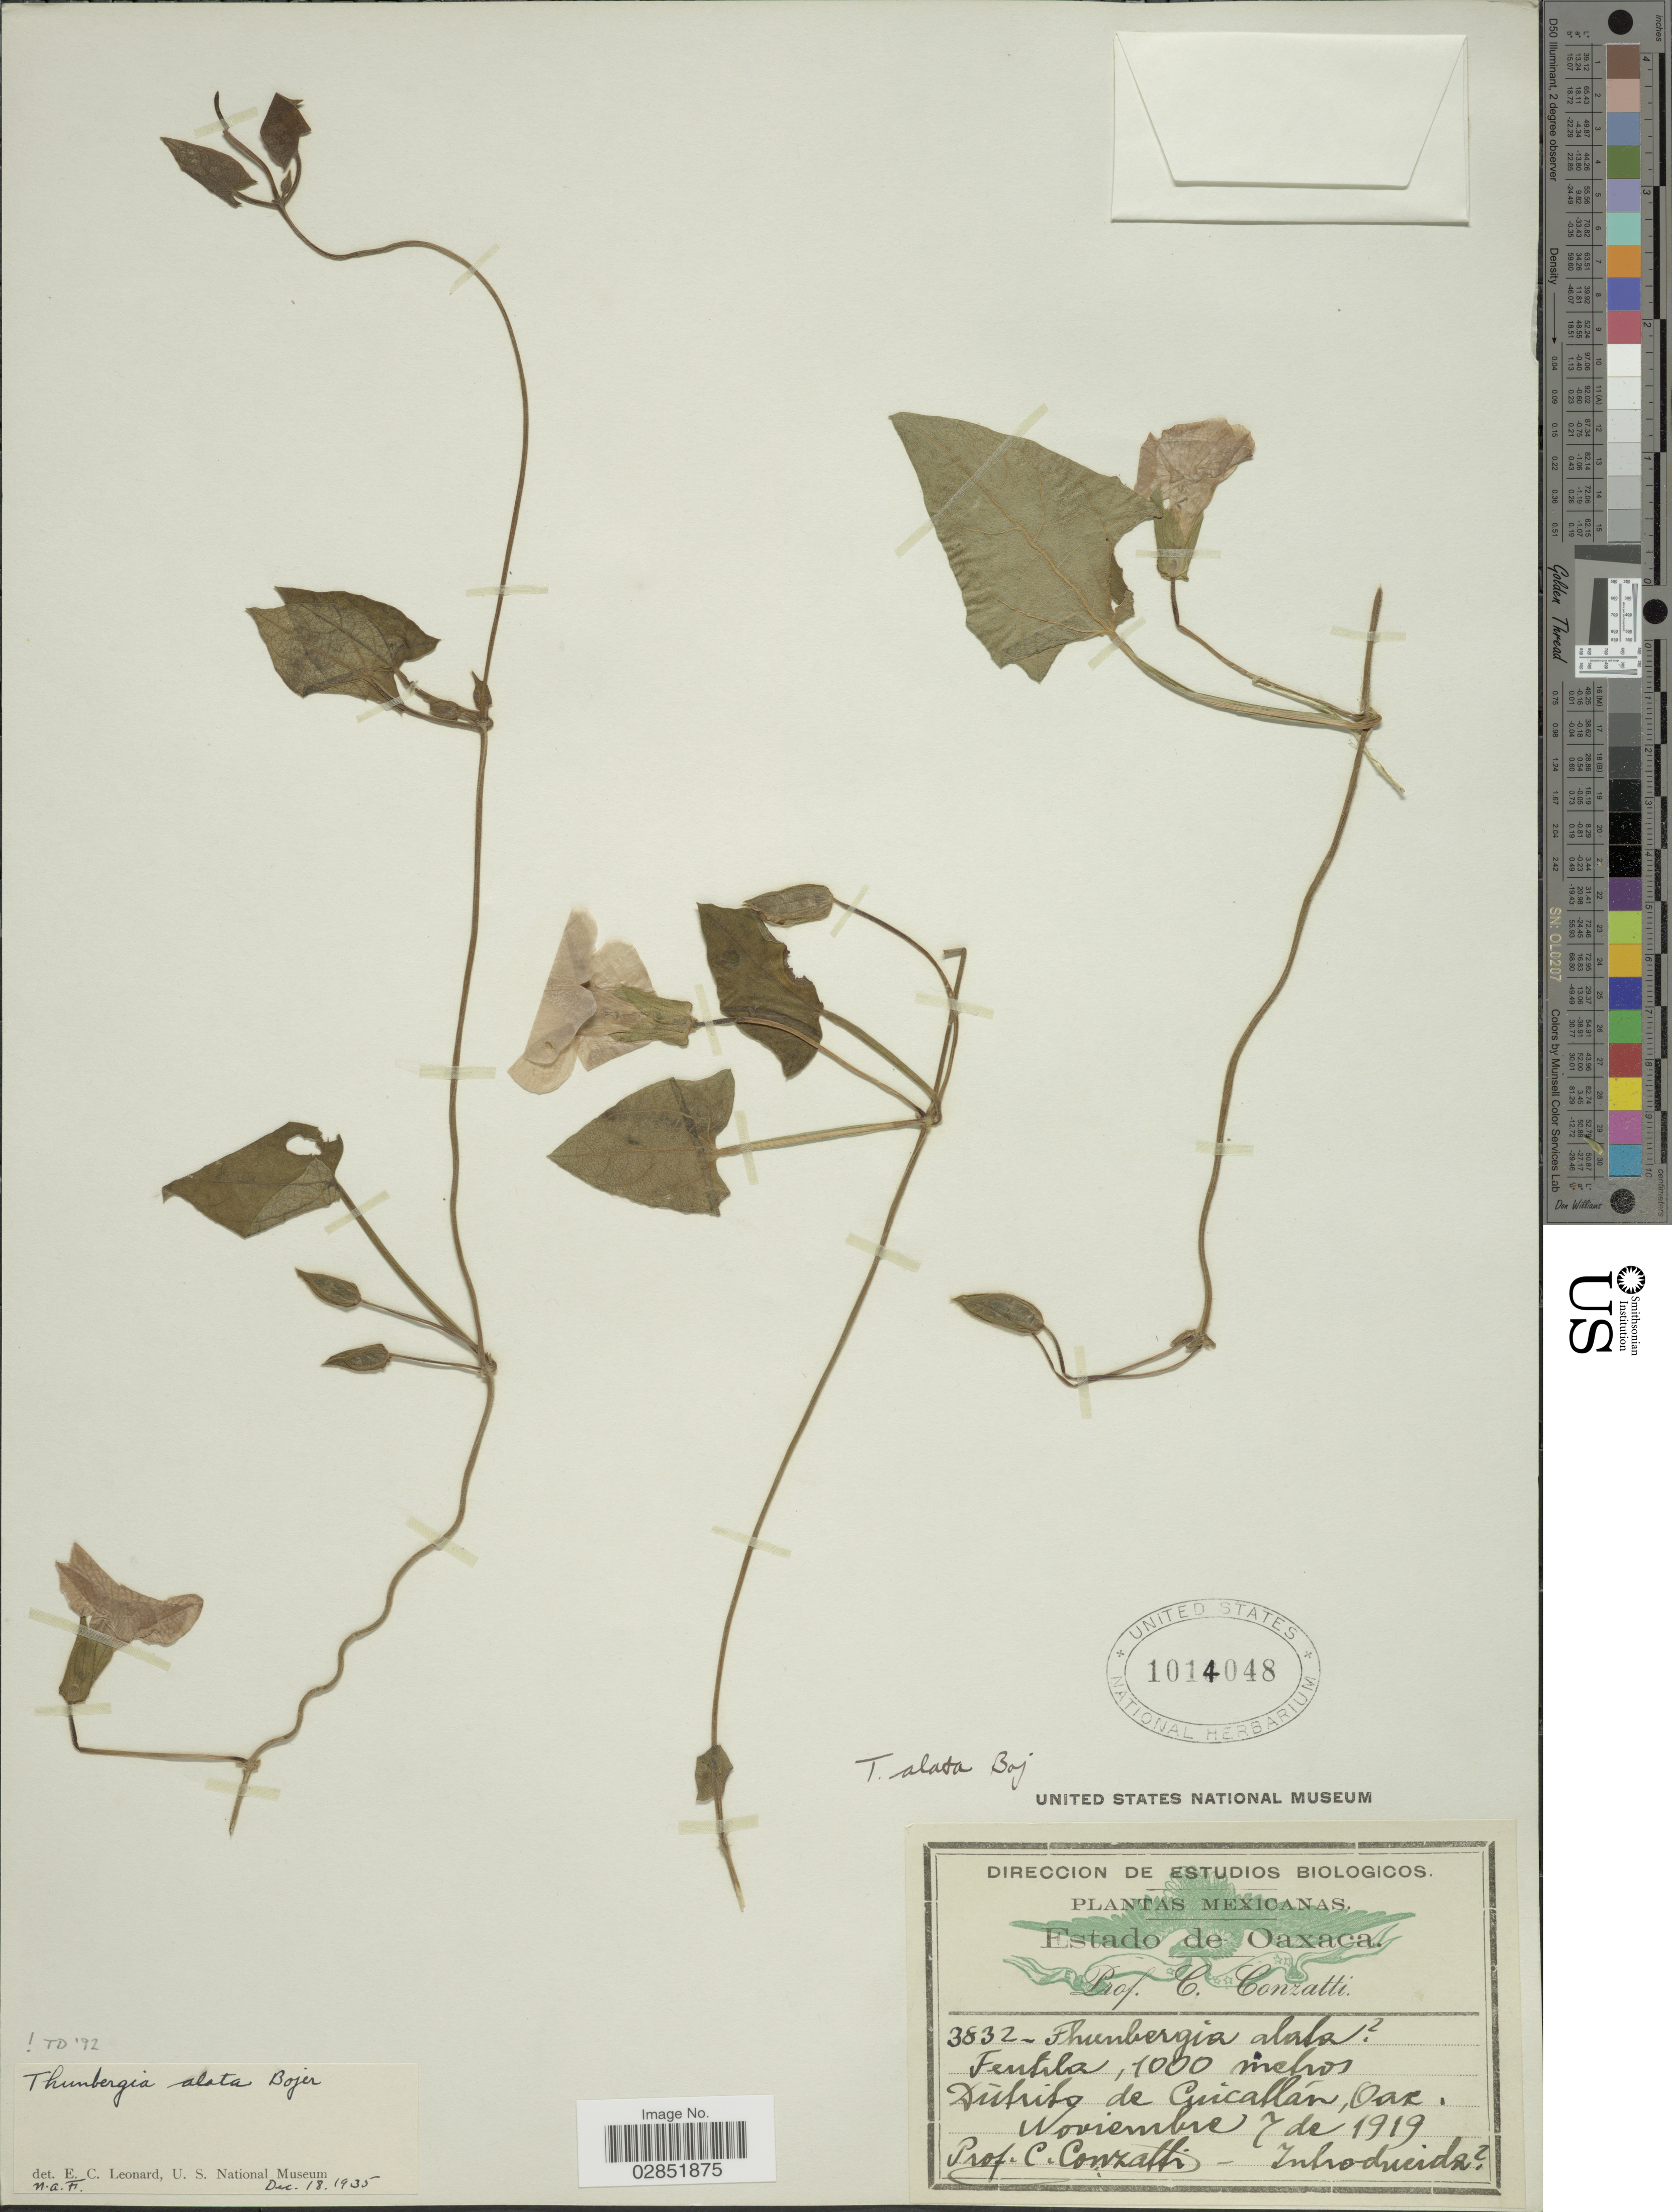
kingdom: Plantae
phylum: Tracheophyta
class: Magnoliopsida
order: Lamiales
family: Acanthaceae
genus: Thunbergia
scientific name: Thunbergia alata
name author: Bojer ex Sims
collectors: C. Conzatti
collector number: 3832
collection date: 1919-11-07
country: Mexico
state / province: Oaxaca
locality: Distrito de Gucallán.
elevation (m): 1000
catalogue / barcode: US 1014048